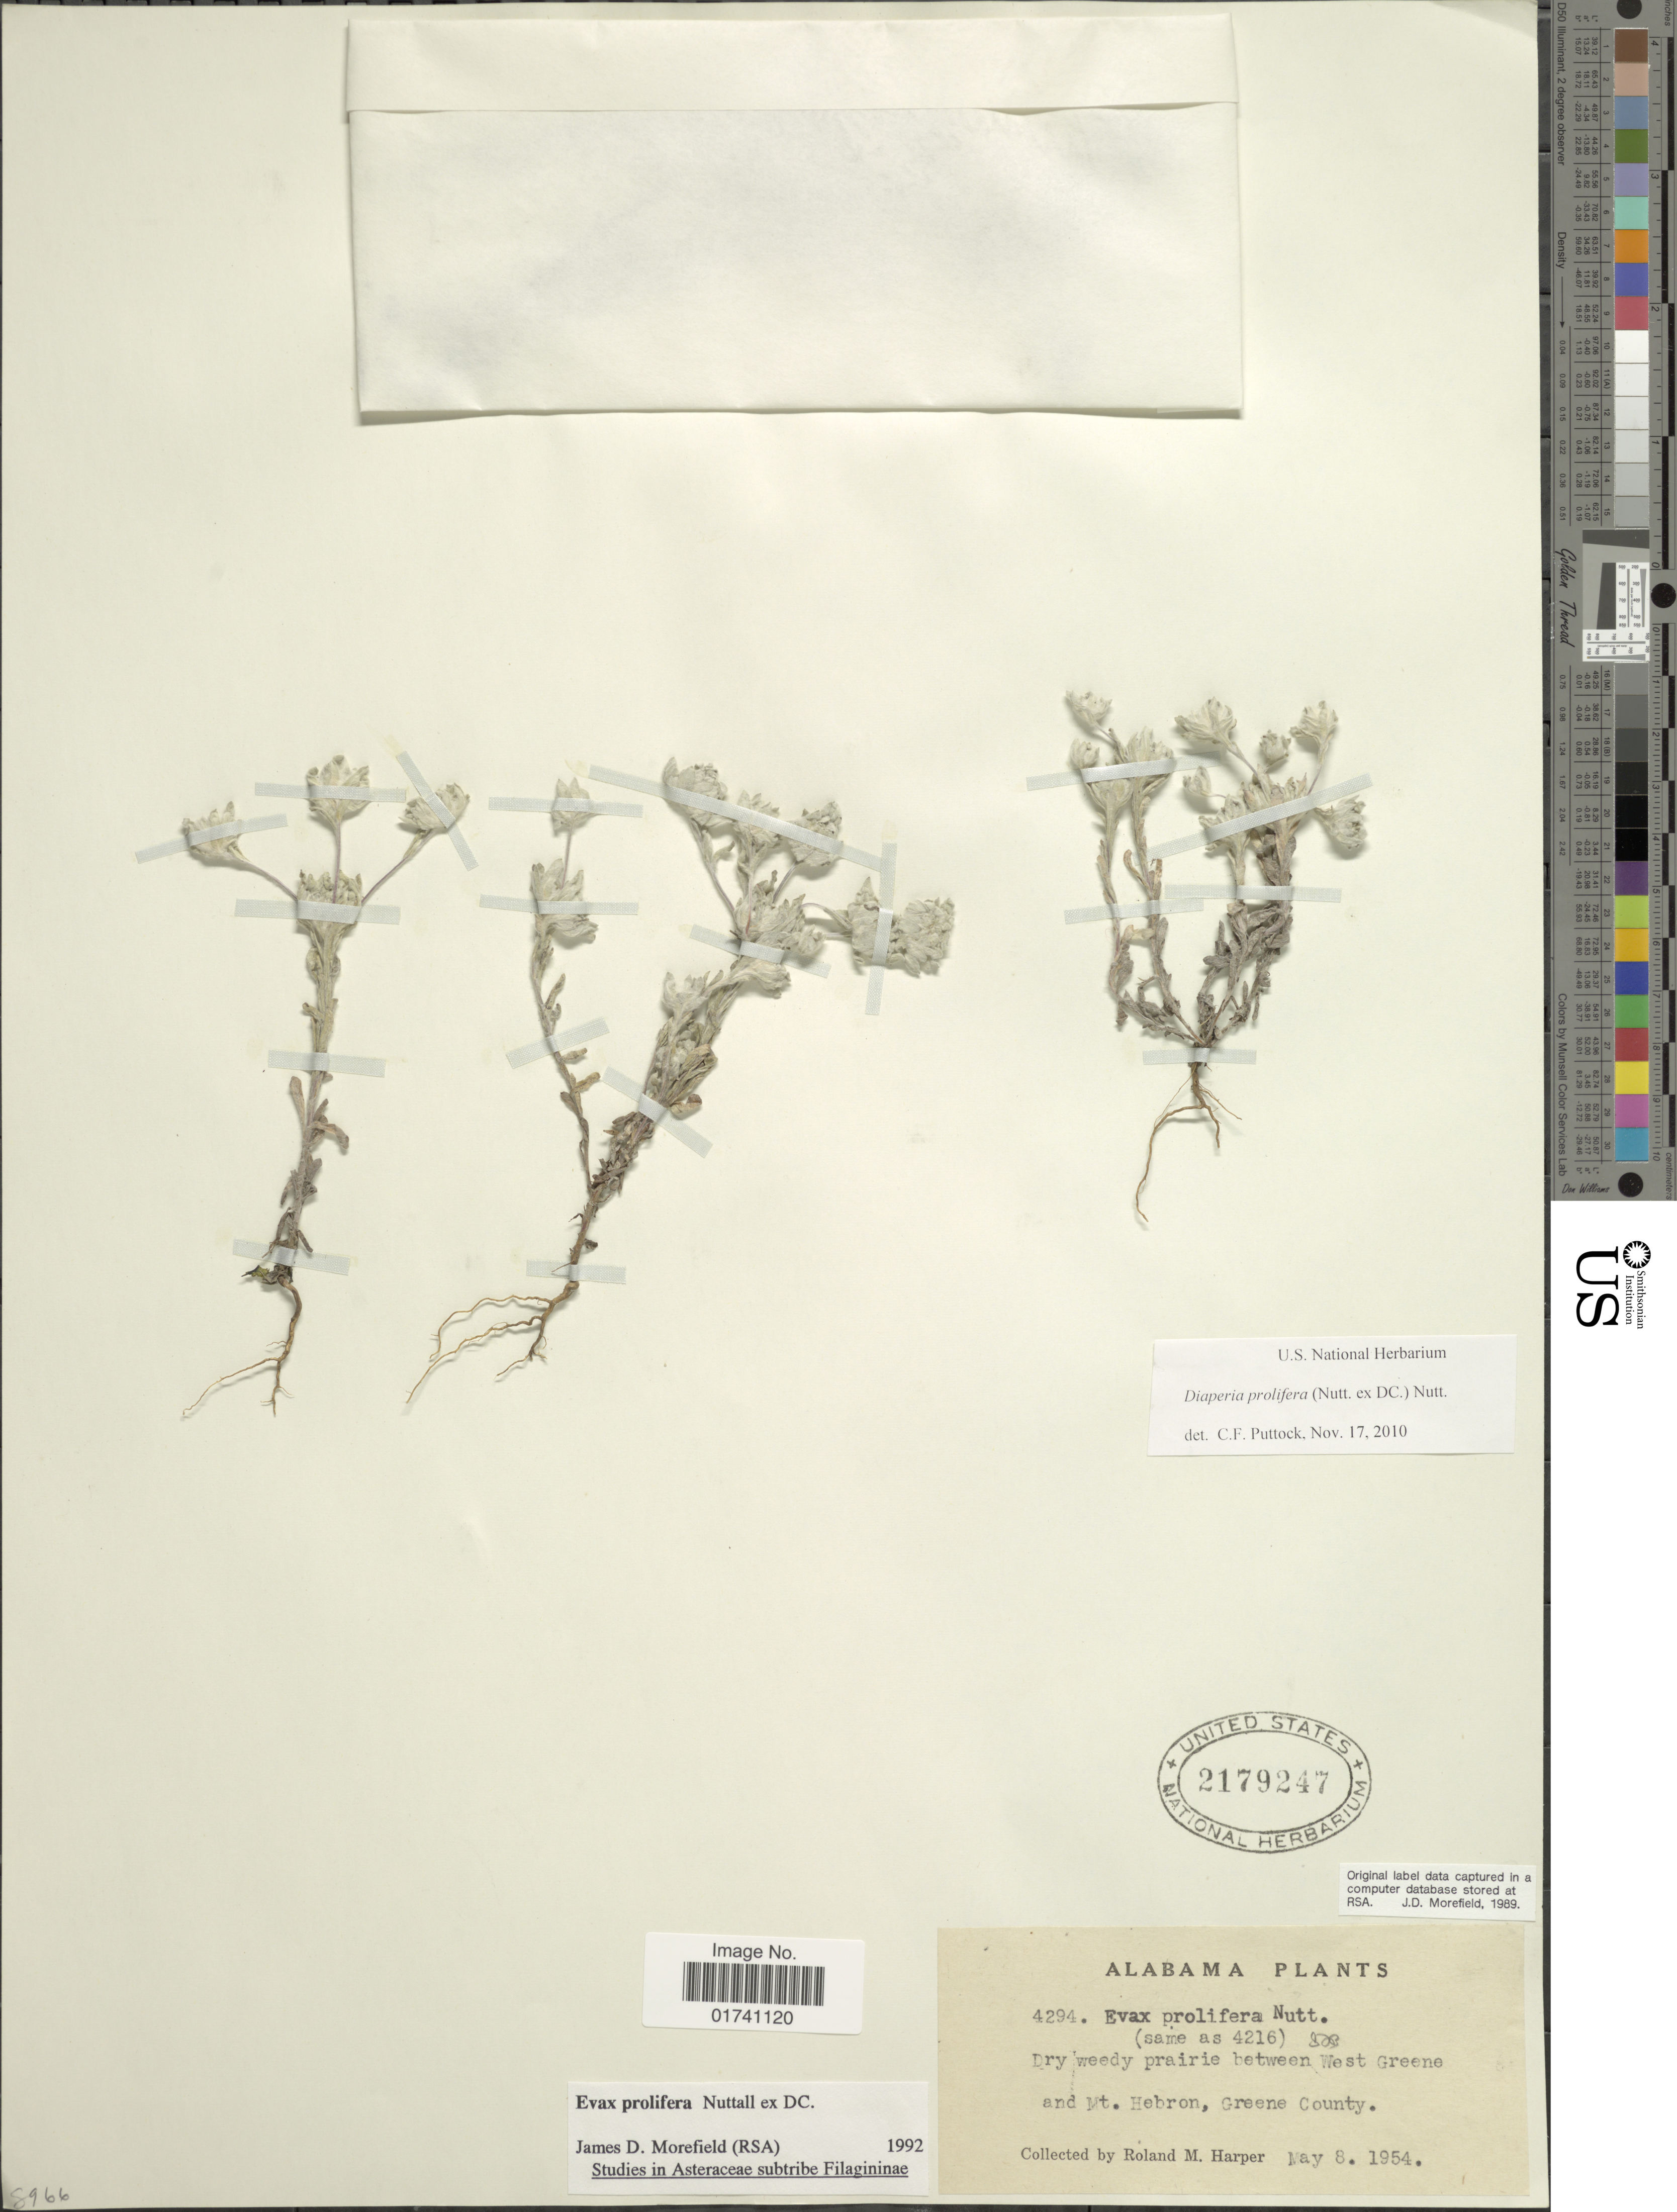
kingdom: Plantae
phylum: Tracheophyta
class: Magnoliopsida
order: Asterales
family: Asteraceae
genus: Diaperia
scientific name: Diaperia prolifera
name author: (Nutt. ex DC.) Morefield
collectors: R. M. Harper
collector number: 4294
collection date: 1954-05-08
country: United States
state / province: Alabama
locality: Between West Greene and Mt. Hebron, Greene County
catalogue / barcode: US 2179247